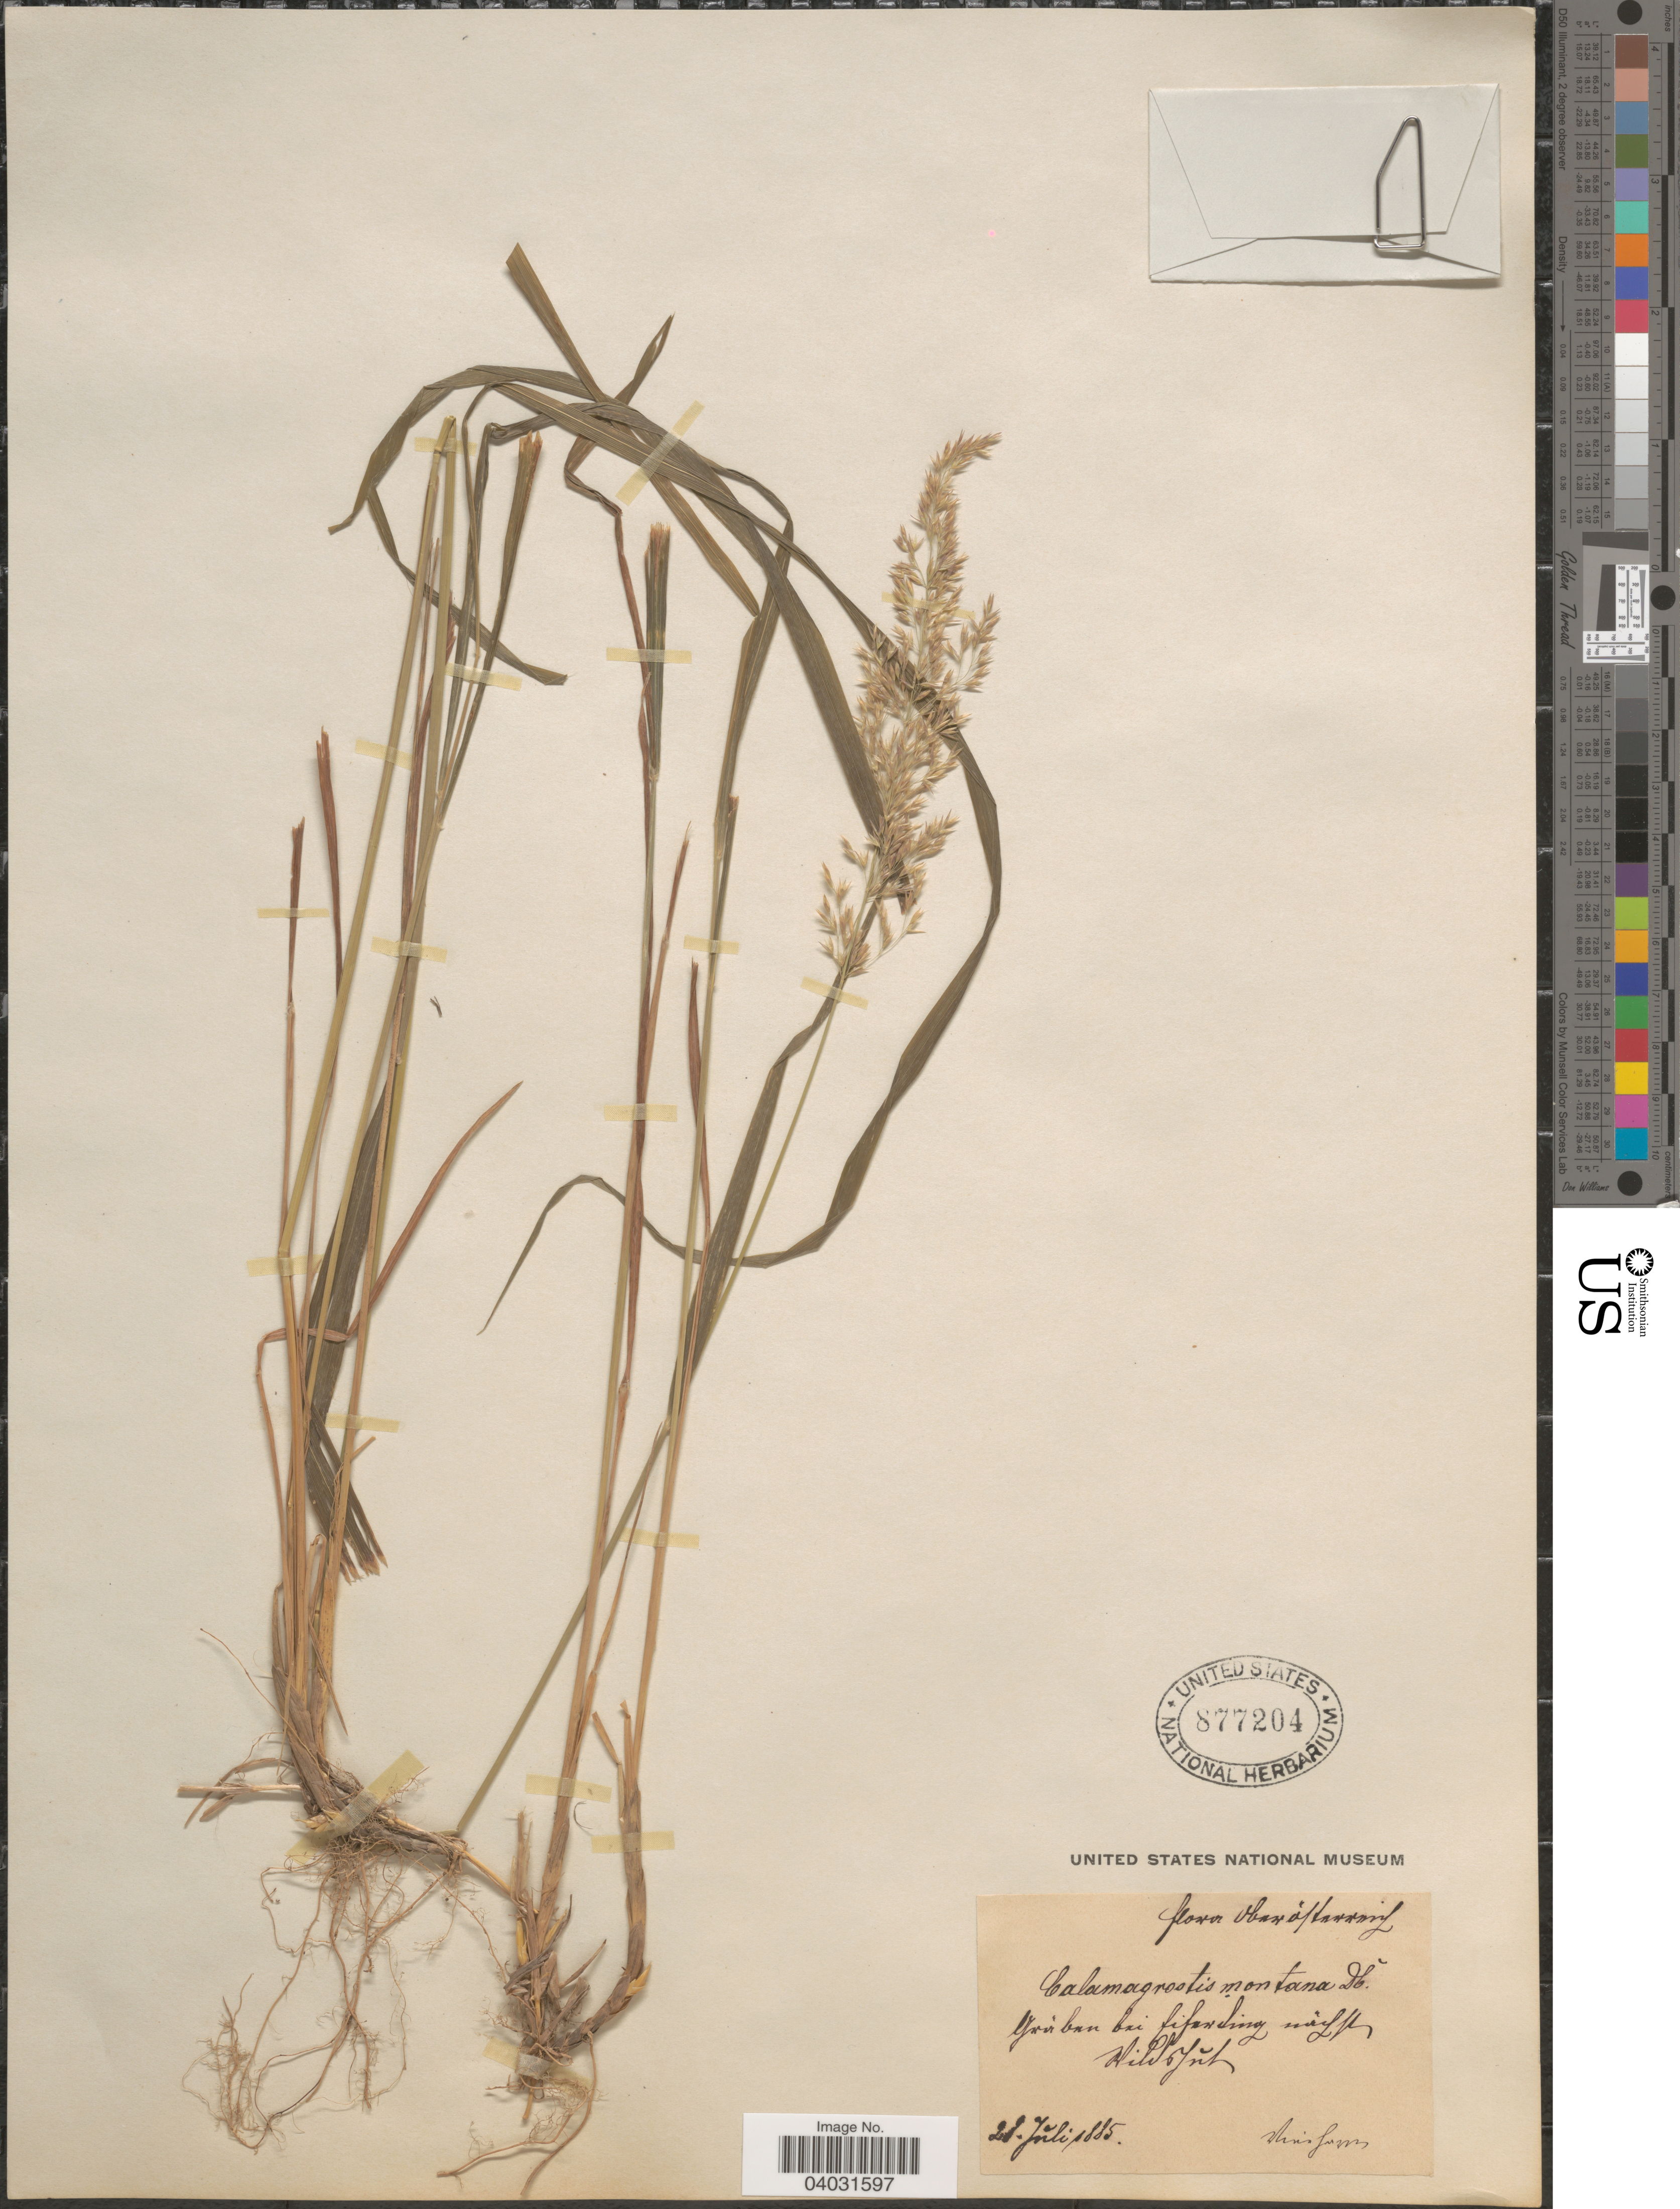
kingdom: Plantae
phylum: Tracheophyta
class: Liliopsida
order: Poales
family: Poaceae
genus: Calamagrostis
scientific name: Calamagrostis varia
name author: Host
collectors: F. Vierhapper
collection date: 1835-07-21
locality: [illegible text].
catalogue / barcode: US 877204